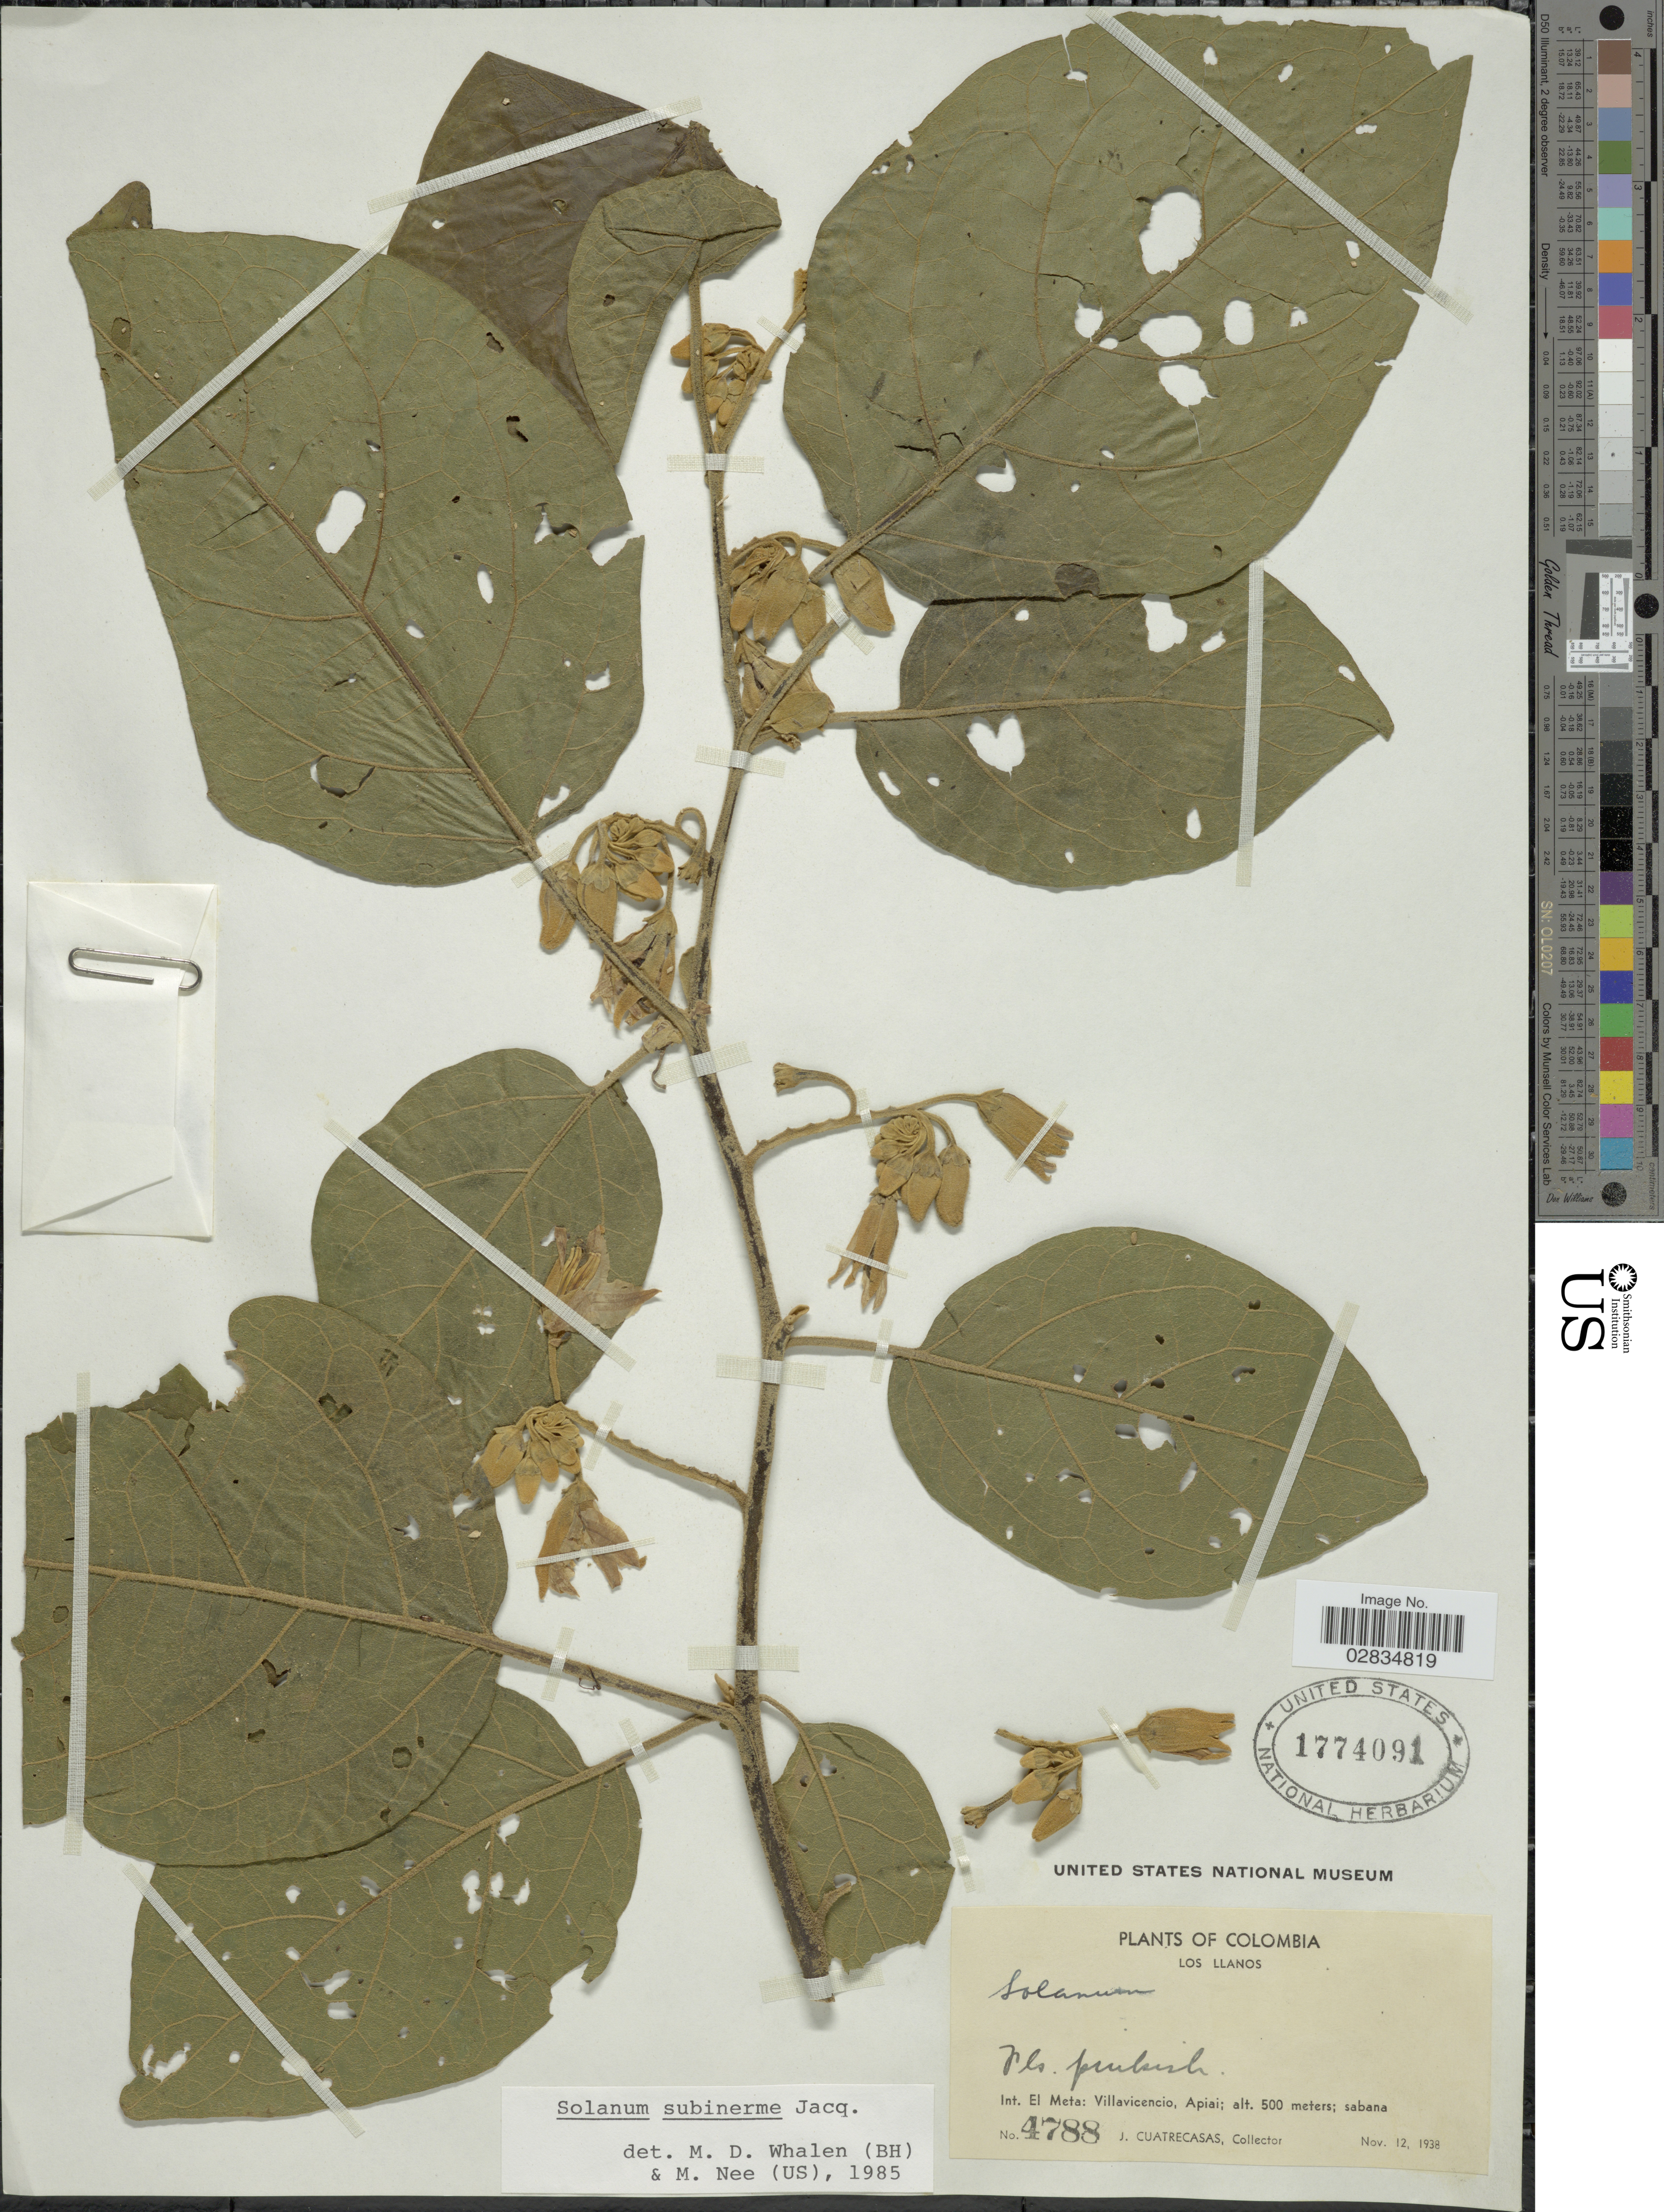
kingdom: Plantae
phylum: Tracheophyta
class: Magnoliopsida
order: Solanales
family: Solanaceae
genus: Solanum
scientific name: Solanum subinerme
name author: Jacq.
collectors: J. Cuatrecasas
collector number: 4788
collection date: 1938-11-12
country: Colombia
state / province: Meta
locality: Los Llanos, Int. El Meta: Villavicencio, Apiai.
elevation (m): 500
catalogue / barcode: US 1774091